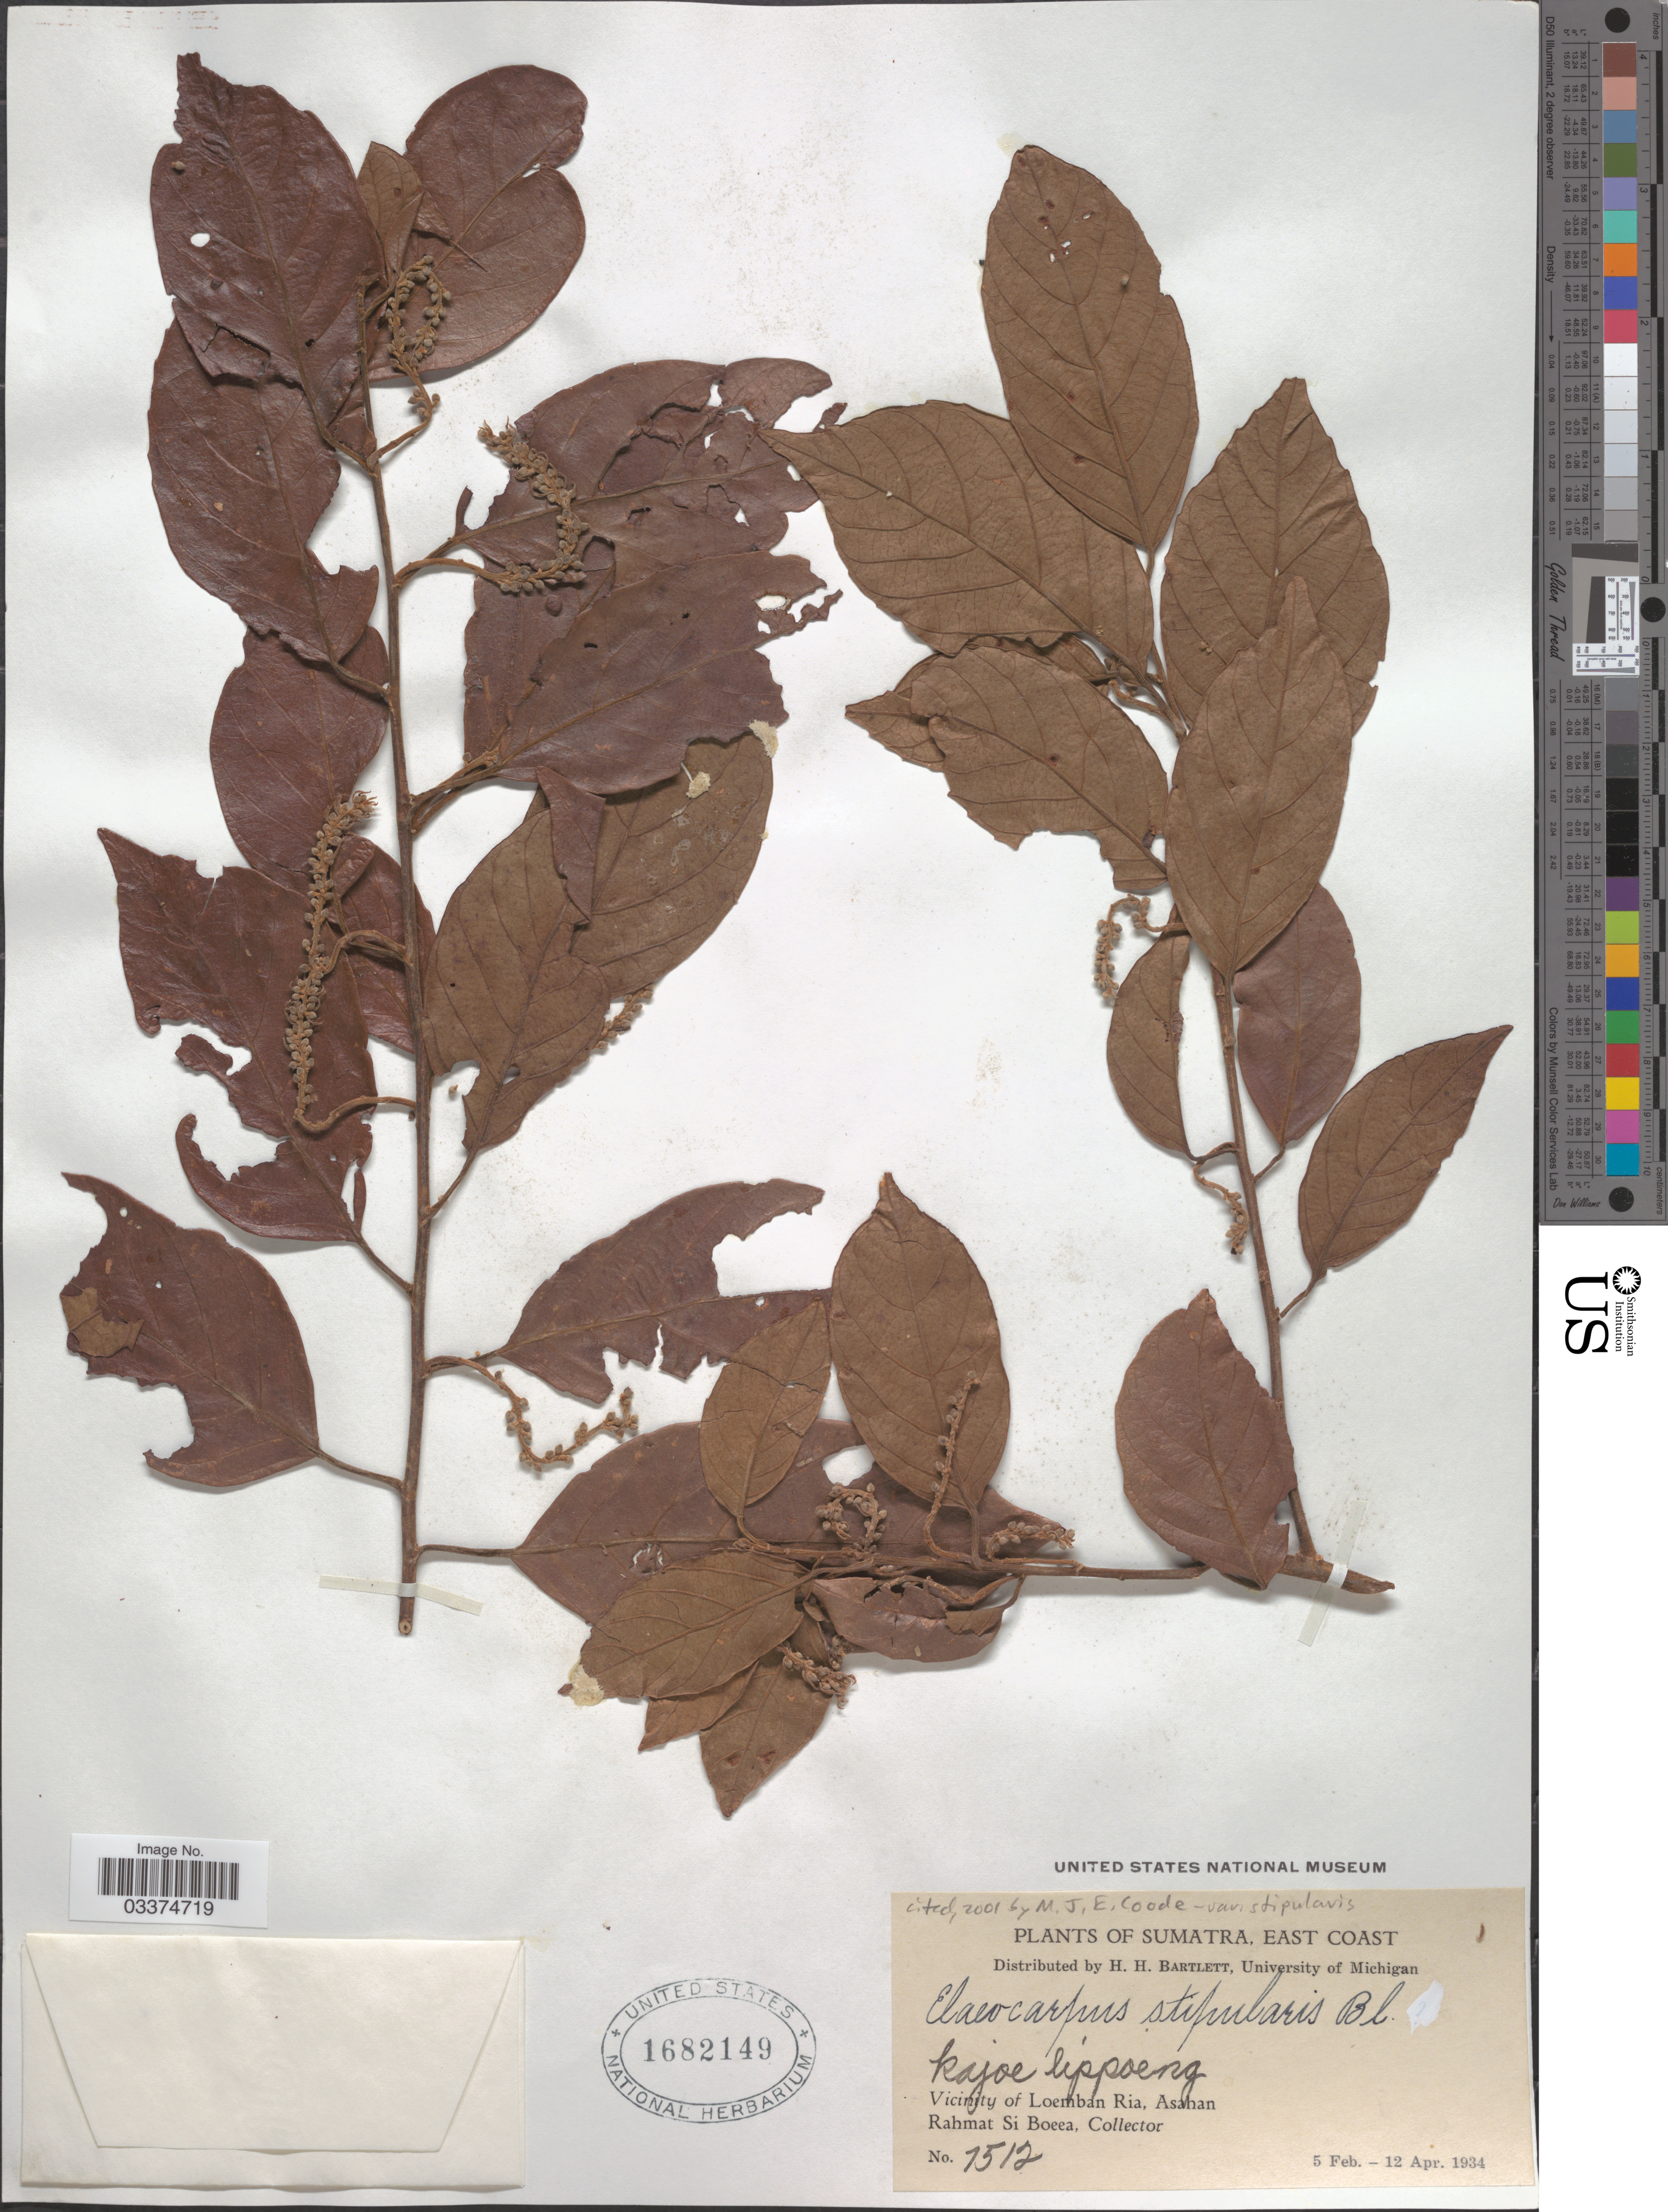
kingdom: Plantae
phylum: Tracheophyta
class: Magnoliopsida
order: Oxalidales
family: Elaeocarpaceae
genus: Elaeocarpus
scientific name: Elaeocarpus stipularis var. stipularis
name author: Blume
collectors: Rahmat Si Boeea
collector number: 1512*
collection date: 1934-02-05/1934-04-12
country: Indonesia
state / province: Sumatra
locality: East Coast. Vicinity of Loemban Ria, Asahan.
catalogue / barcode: US 1682149